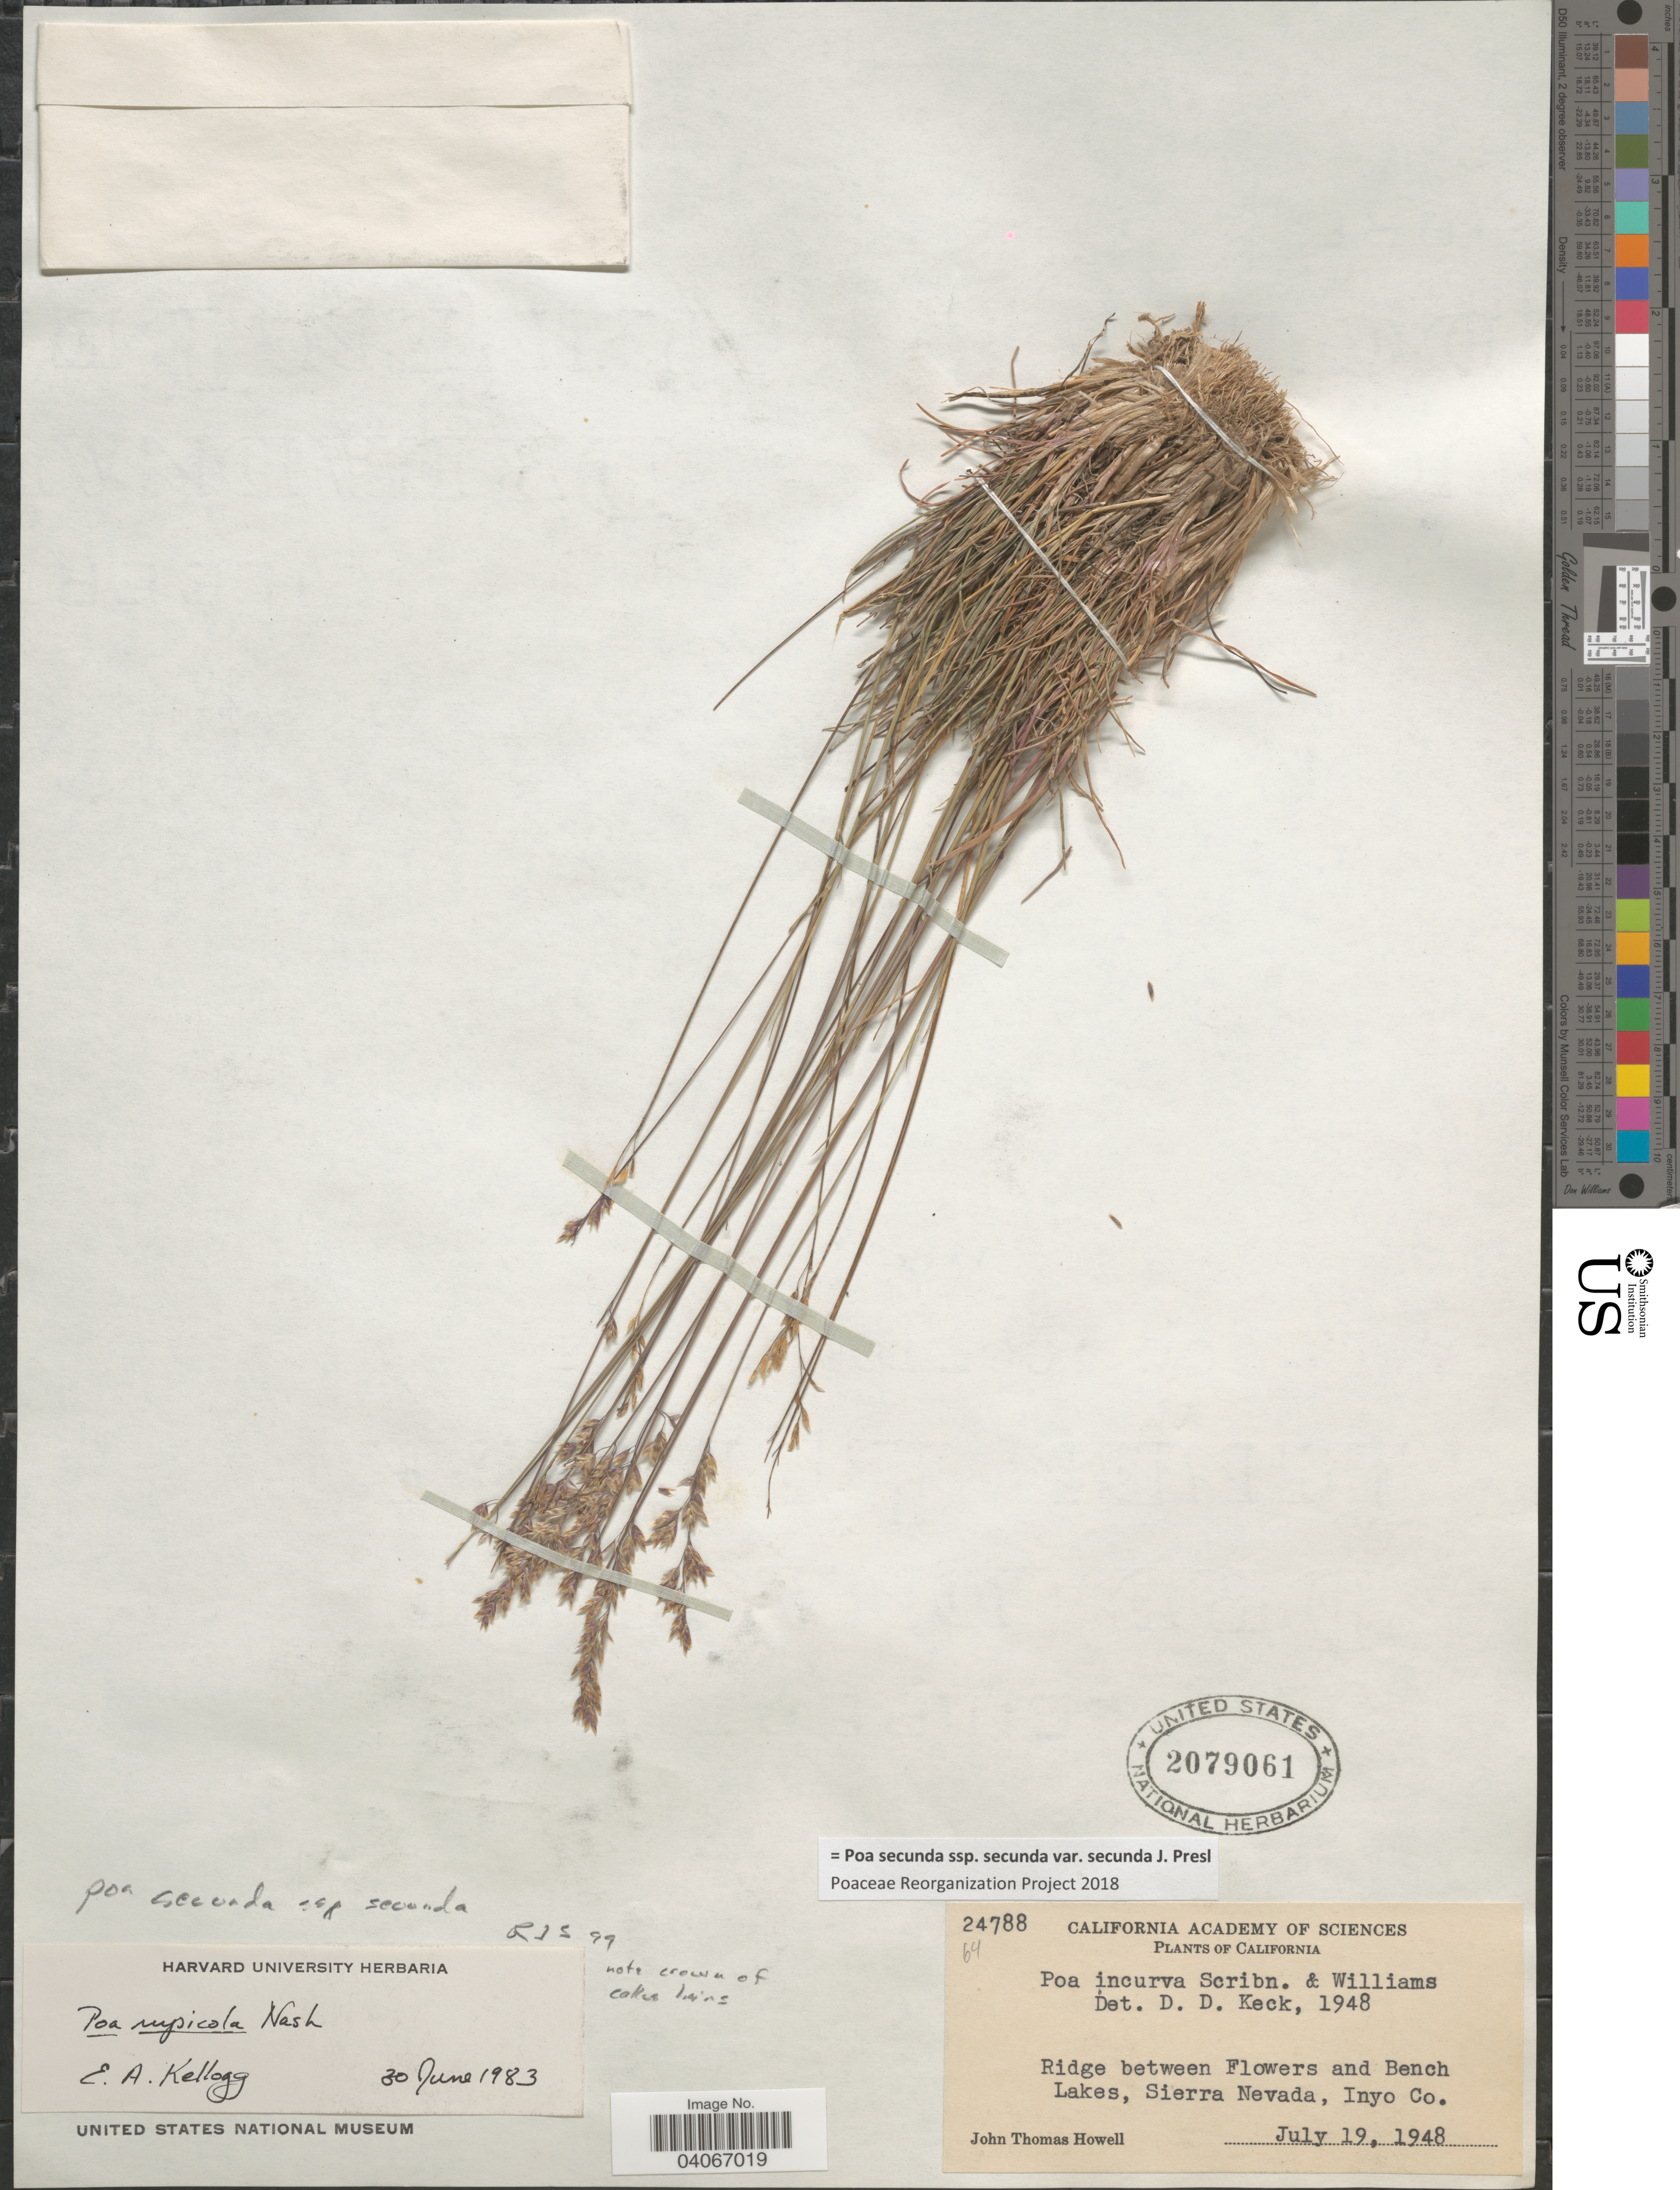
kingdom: Plantae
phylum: Tracheophyta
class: Liliopsida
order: Poales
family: Poaceae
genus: Poa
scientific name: Poa secunda subsp. secunda var. secunda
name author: J. Presl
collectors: J. T. Howell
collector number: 24788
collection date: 1948-07-19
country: United States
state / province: California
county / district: Inyo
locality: Ridge between Flowers and Bench Lakes, Sierra Nevada, Inyo Co.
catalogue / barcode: US 2079061